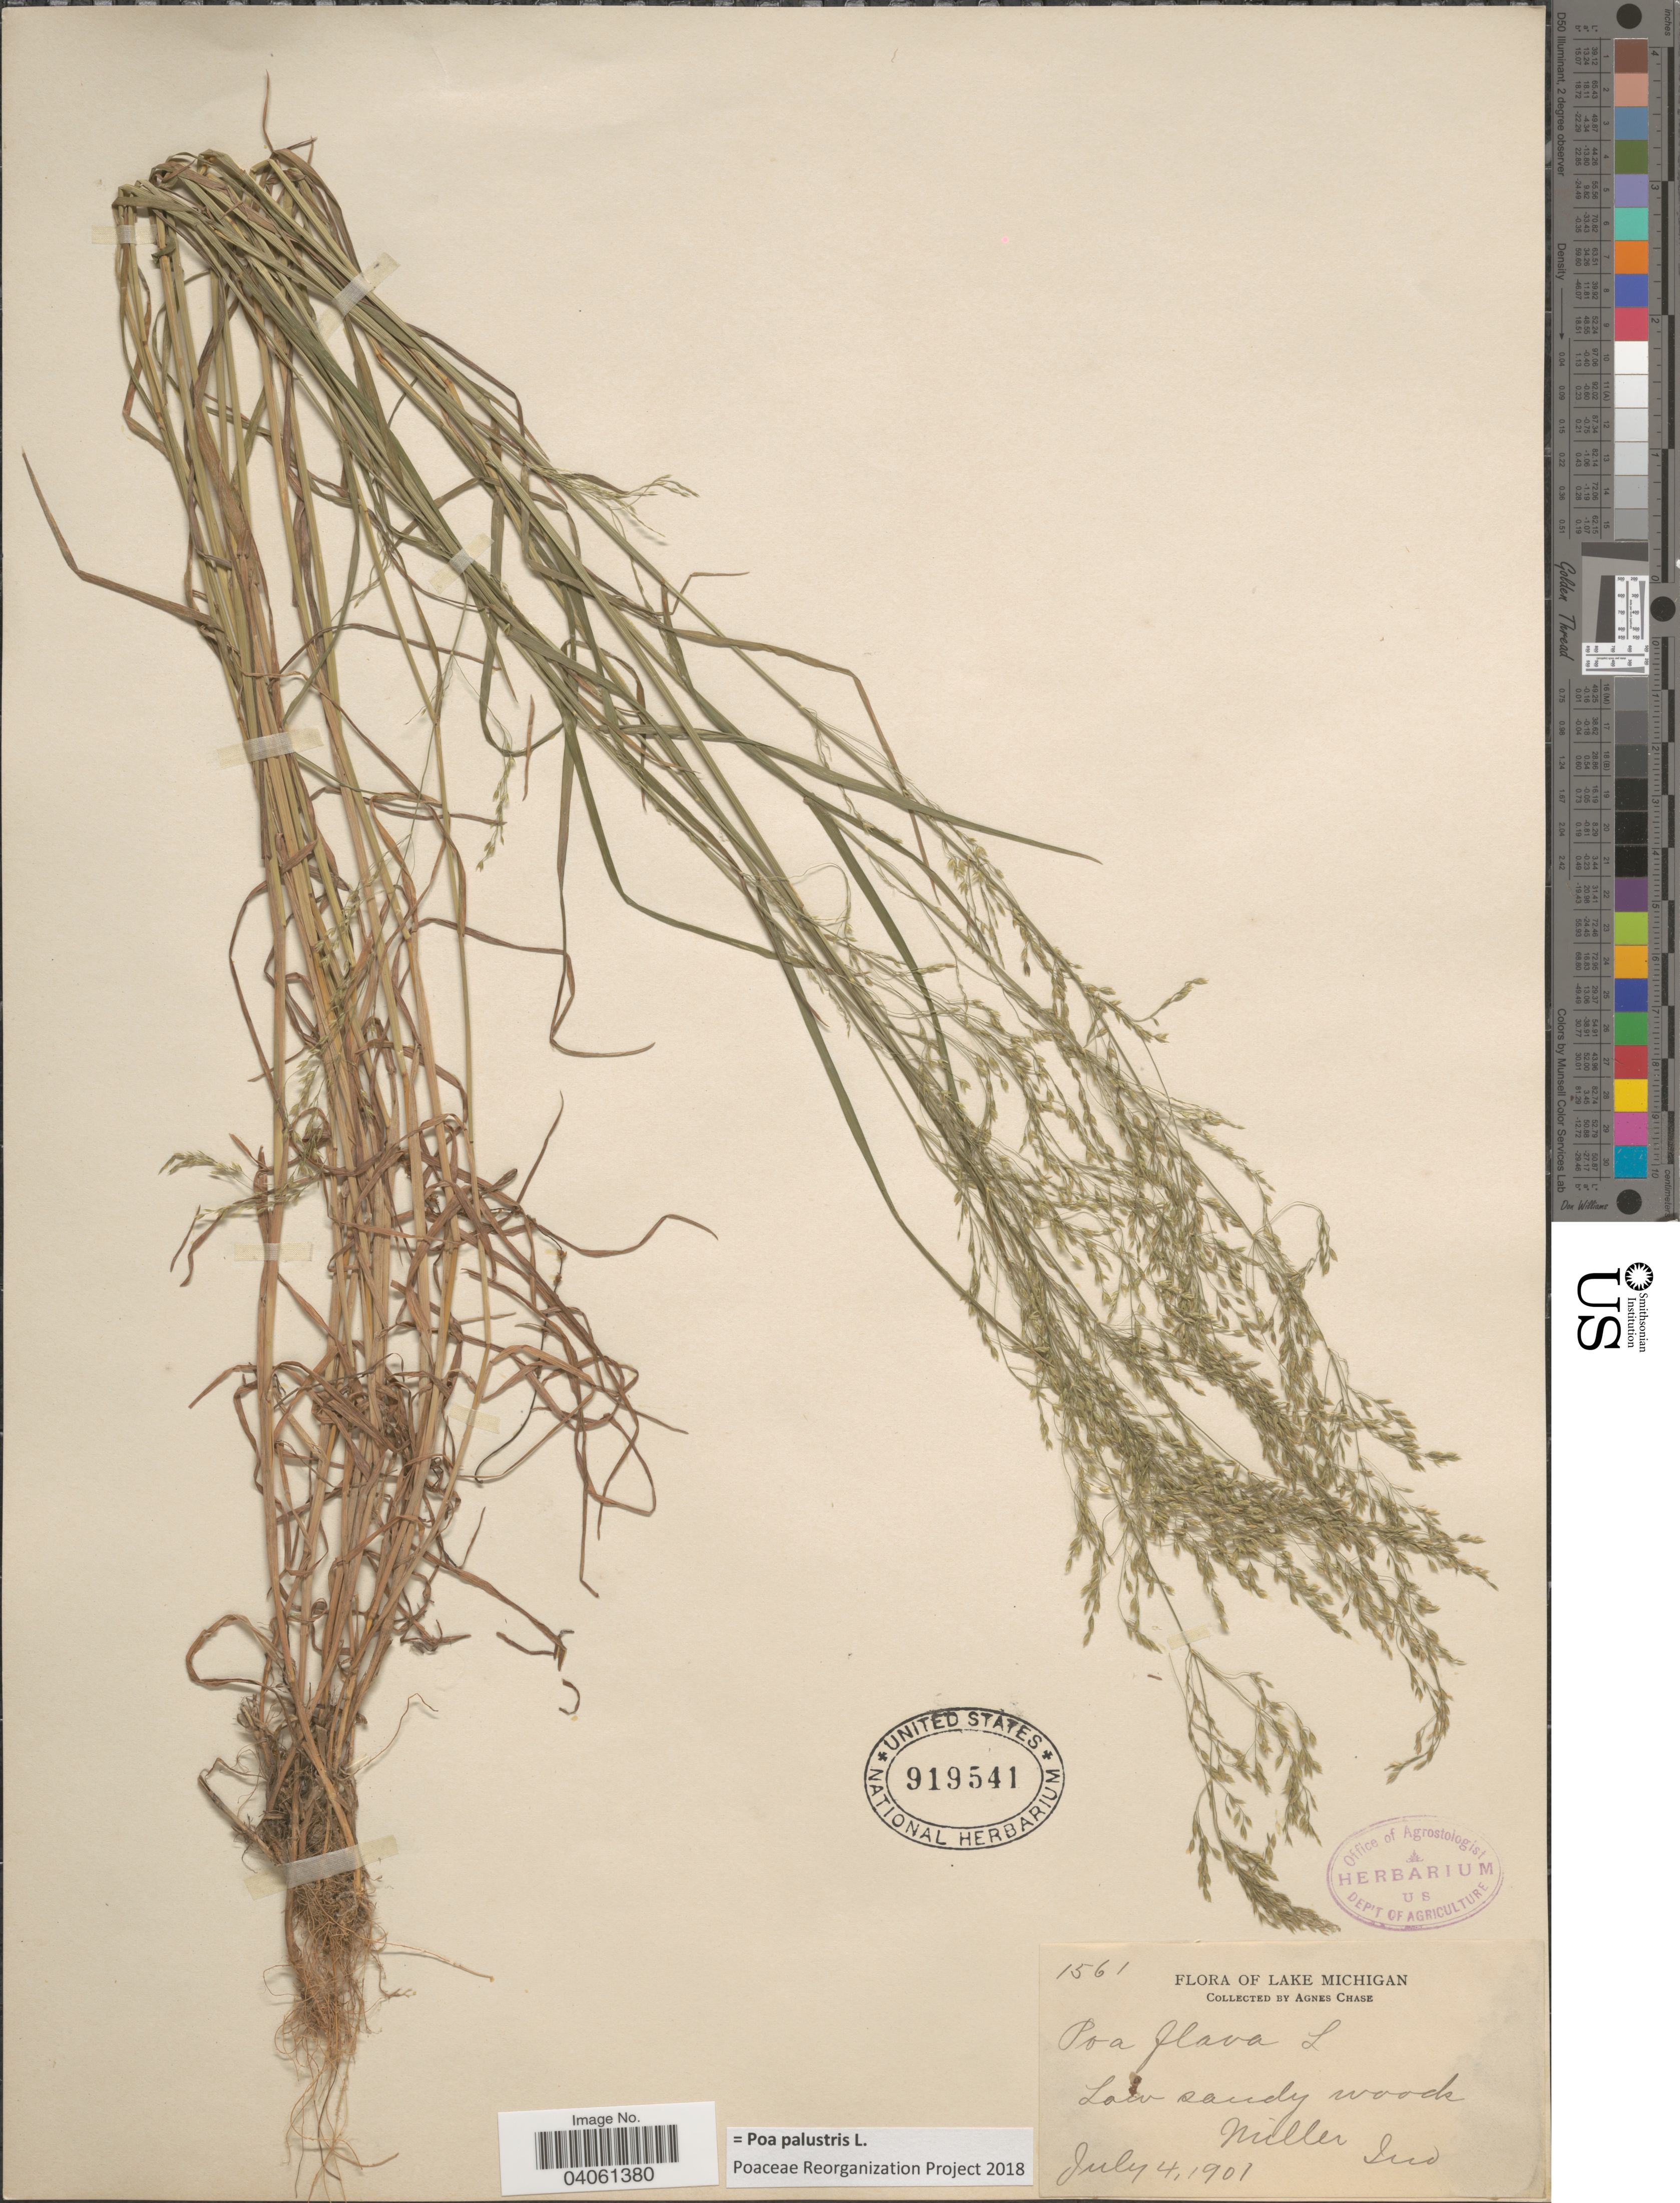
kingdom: Plantae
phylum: Tracheophyta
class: Liliopsida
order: Poales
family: Poaceae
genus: Poa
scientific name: Poa palustris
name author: L.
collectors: A. Chase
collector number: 1561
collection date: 1901-07-04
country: United States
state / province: Indiana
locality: Lake Michigan. Low sandy woods Miller.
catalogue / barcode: US 919541